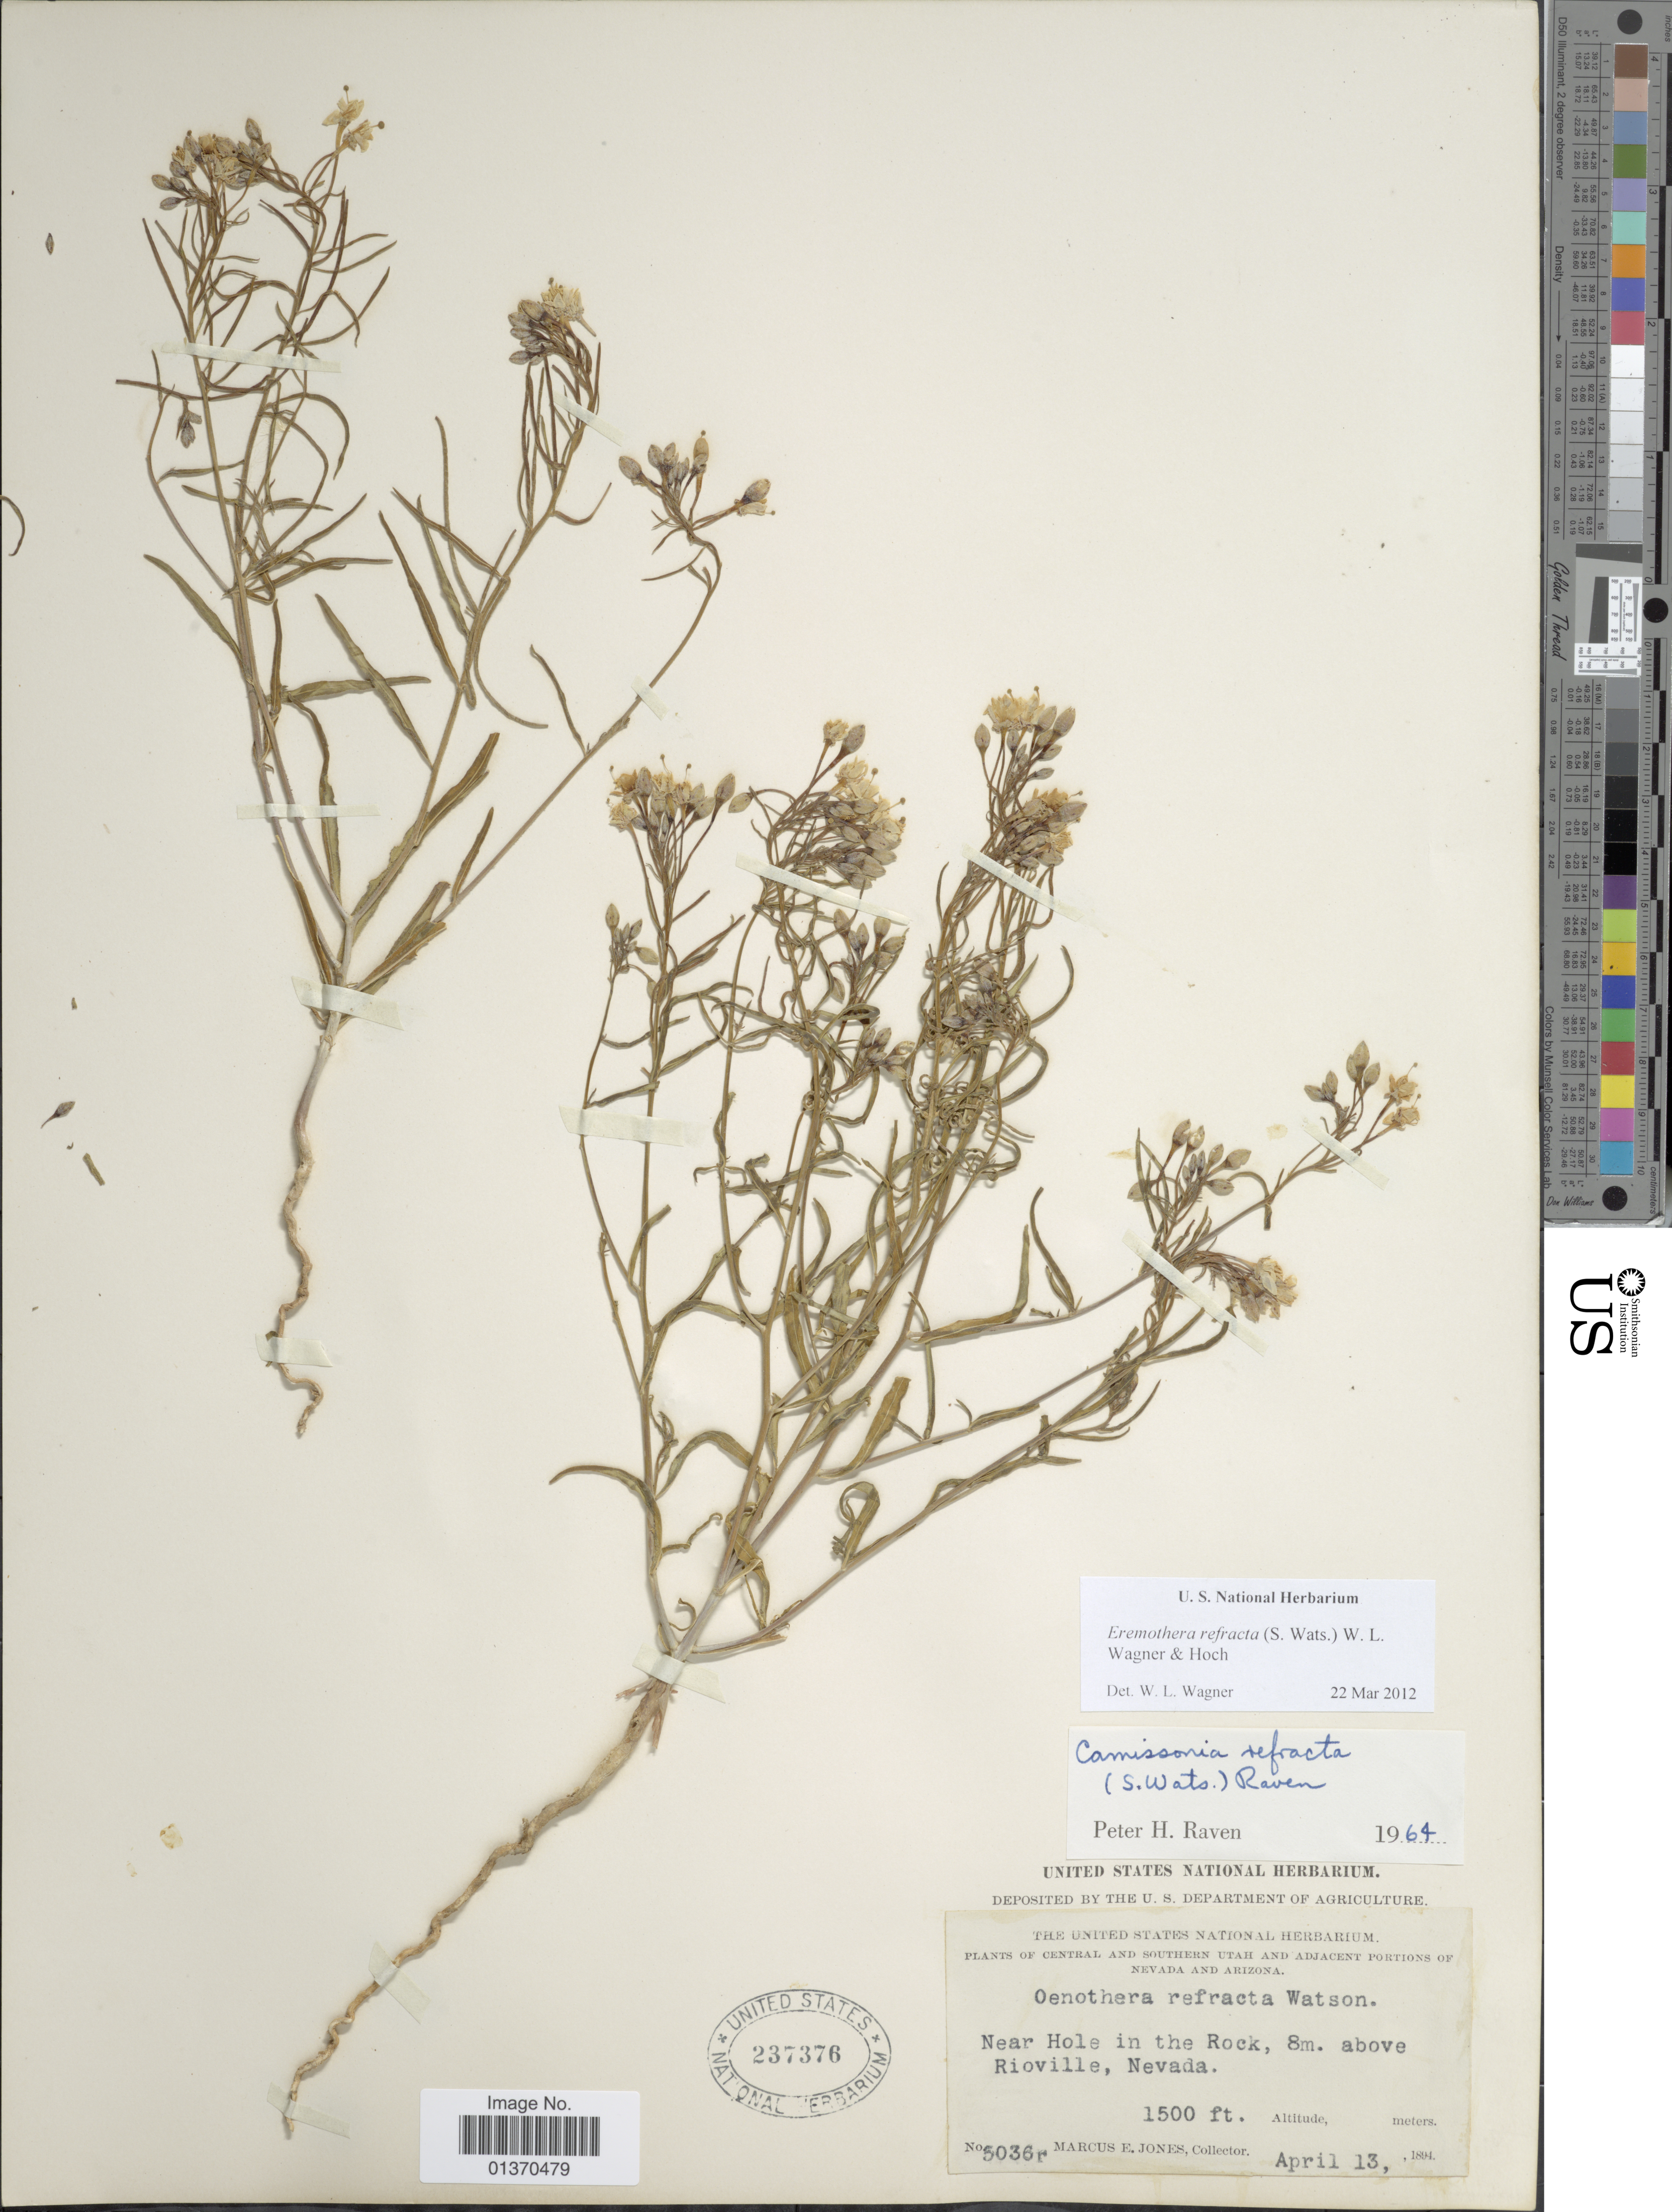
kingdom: Plantae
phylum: Tracheophyta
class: Magnoliopsida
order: Myrtales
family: Onagraceae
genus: Eremothera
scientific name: Eremothera refracta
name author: (S. Watson) W.L. Wagner & Hoch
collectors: M. E. Jones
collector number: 5036r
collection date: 1894-04-13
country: United States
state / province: Nevada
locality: Central and Southern Utah and adjacent portions of Nevada and Arizona, Near Hole in the Rock, 8m. above Rioville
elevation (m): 457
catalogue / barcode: US 237376